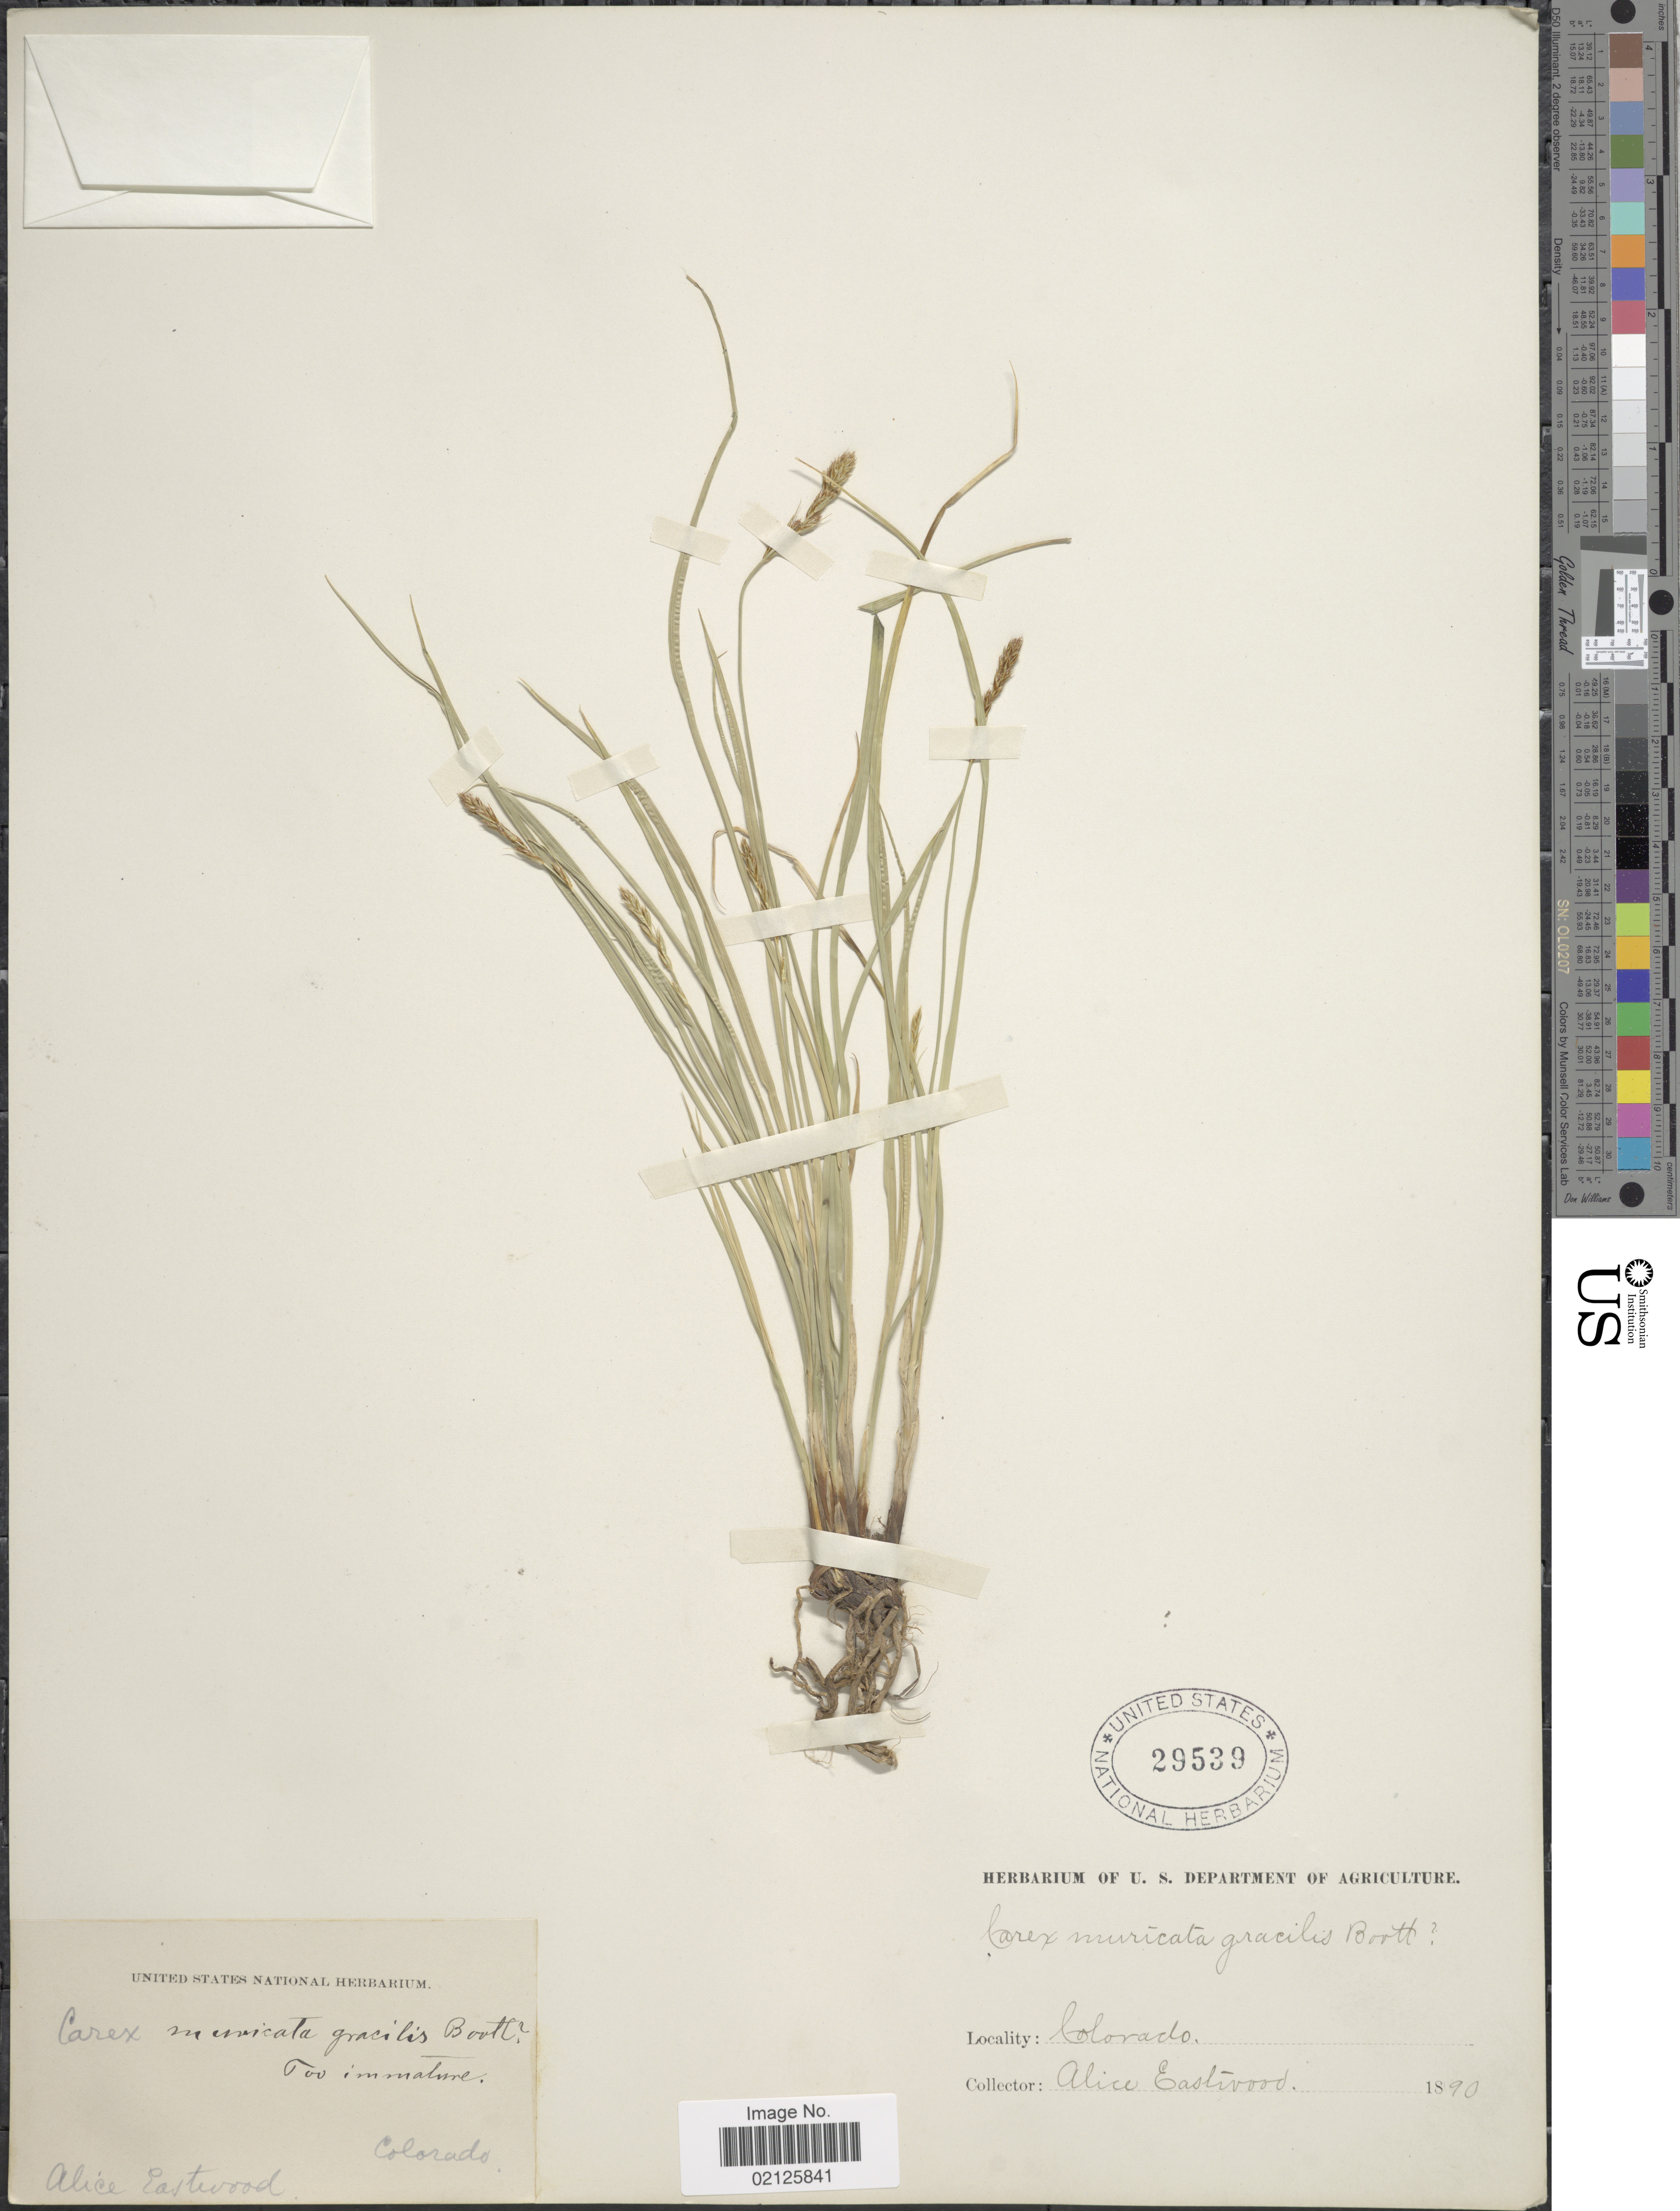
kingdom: Plantae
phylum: Tracheophyta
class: Liliopsida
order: Poales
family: Cyperaceae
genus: Carex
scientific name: Carex muricata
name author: L.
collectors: A. Eastwood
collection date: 1890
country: United States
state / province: Colorado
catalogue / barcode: US 29539